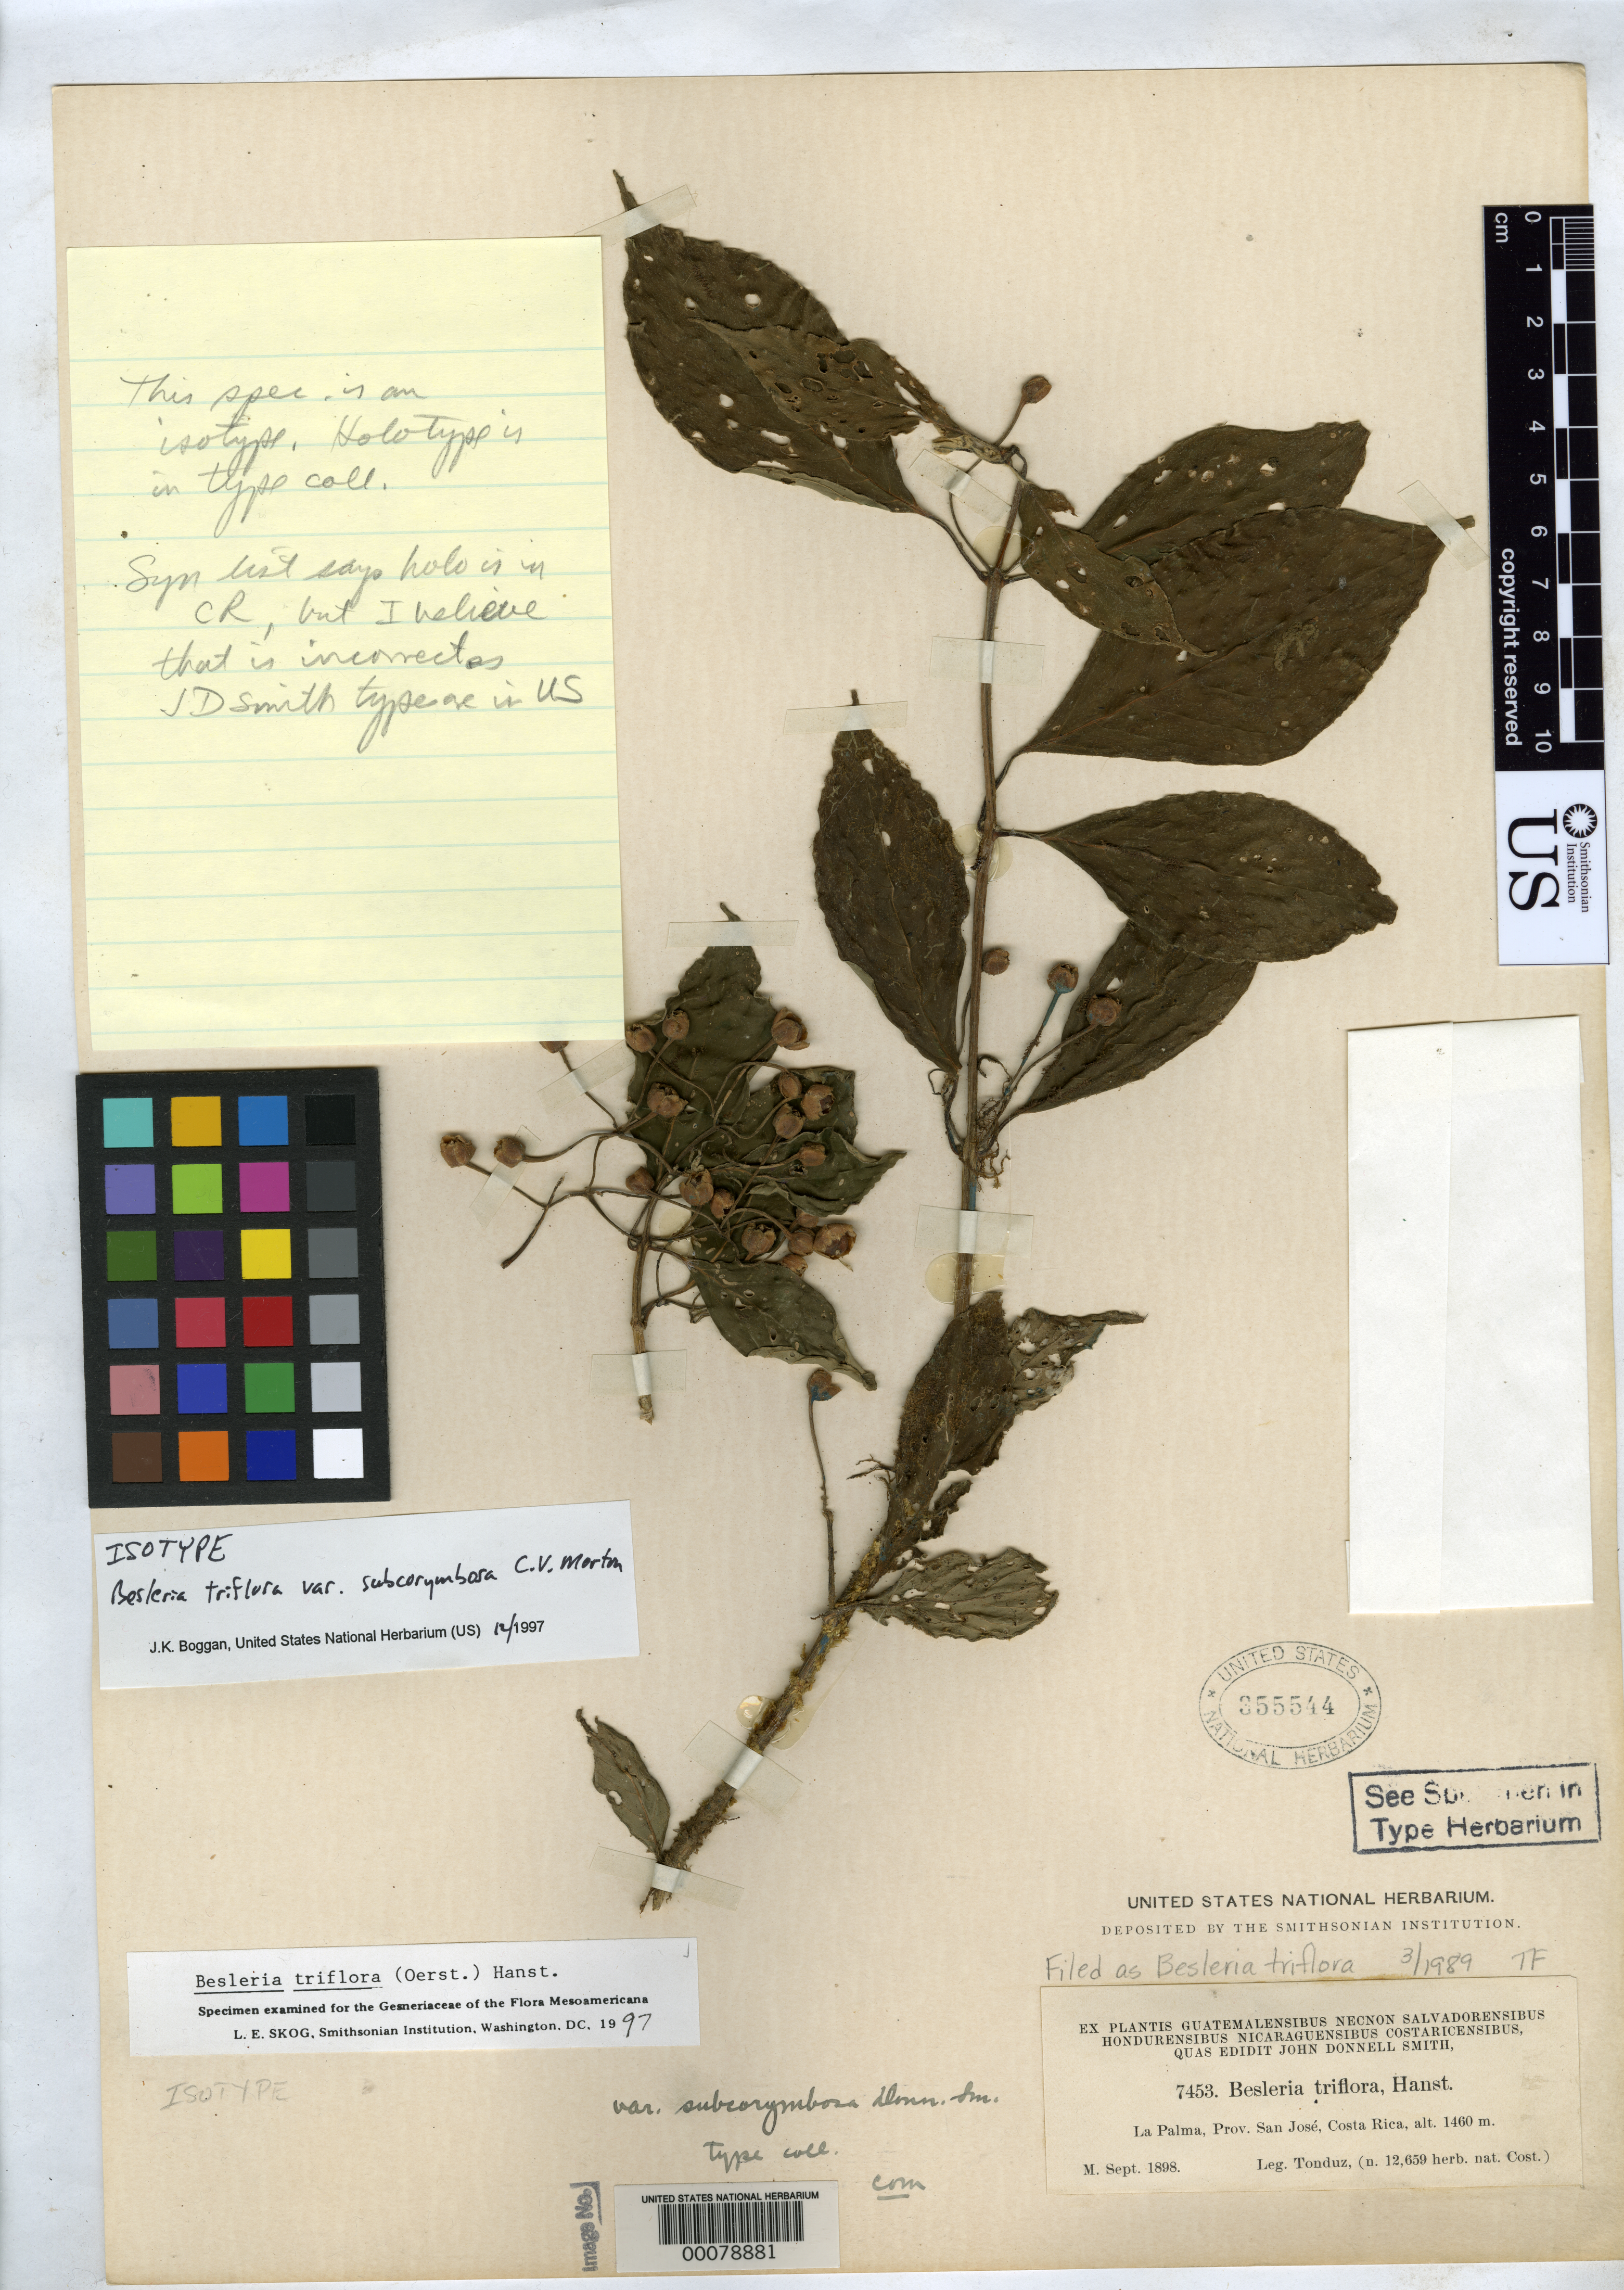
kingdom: Plantae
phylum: Tracheophyta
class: Magnoliopsida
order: Lamiales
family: Gesneriaceae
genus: Besleria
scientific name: Besleria triflora var. subcorymbosa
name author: Donn. Sm.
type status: Isosyntype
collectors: A. Tonduz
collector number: J.D.S. 7453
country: Costa Rica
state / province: San José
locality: La Palma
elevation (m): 1460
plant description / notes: Tonduz [Donn. Sm.] 7453 = Tonduz [herb. nat. Costaricense] 12659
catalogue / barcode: US 355544